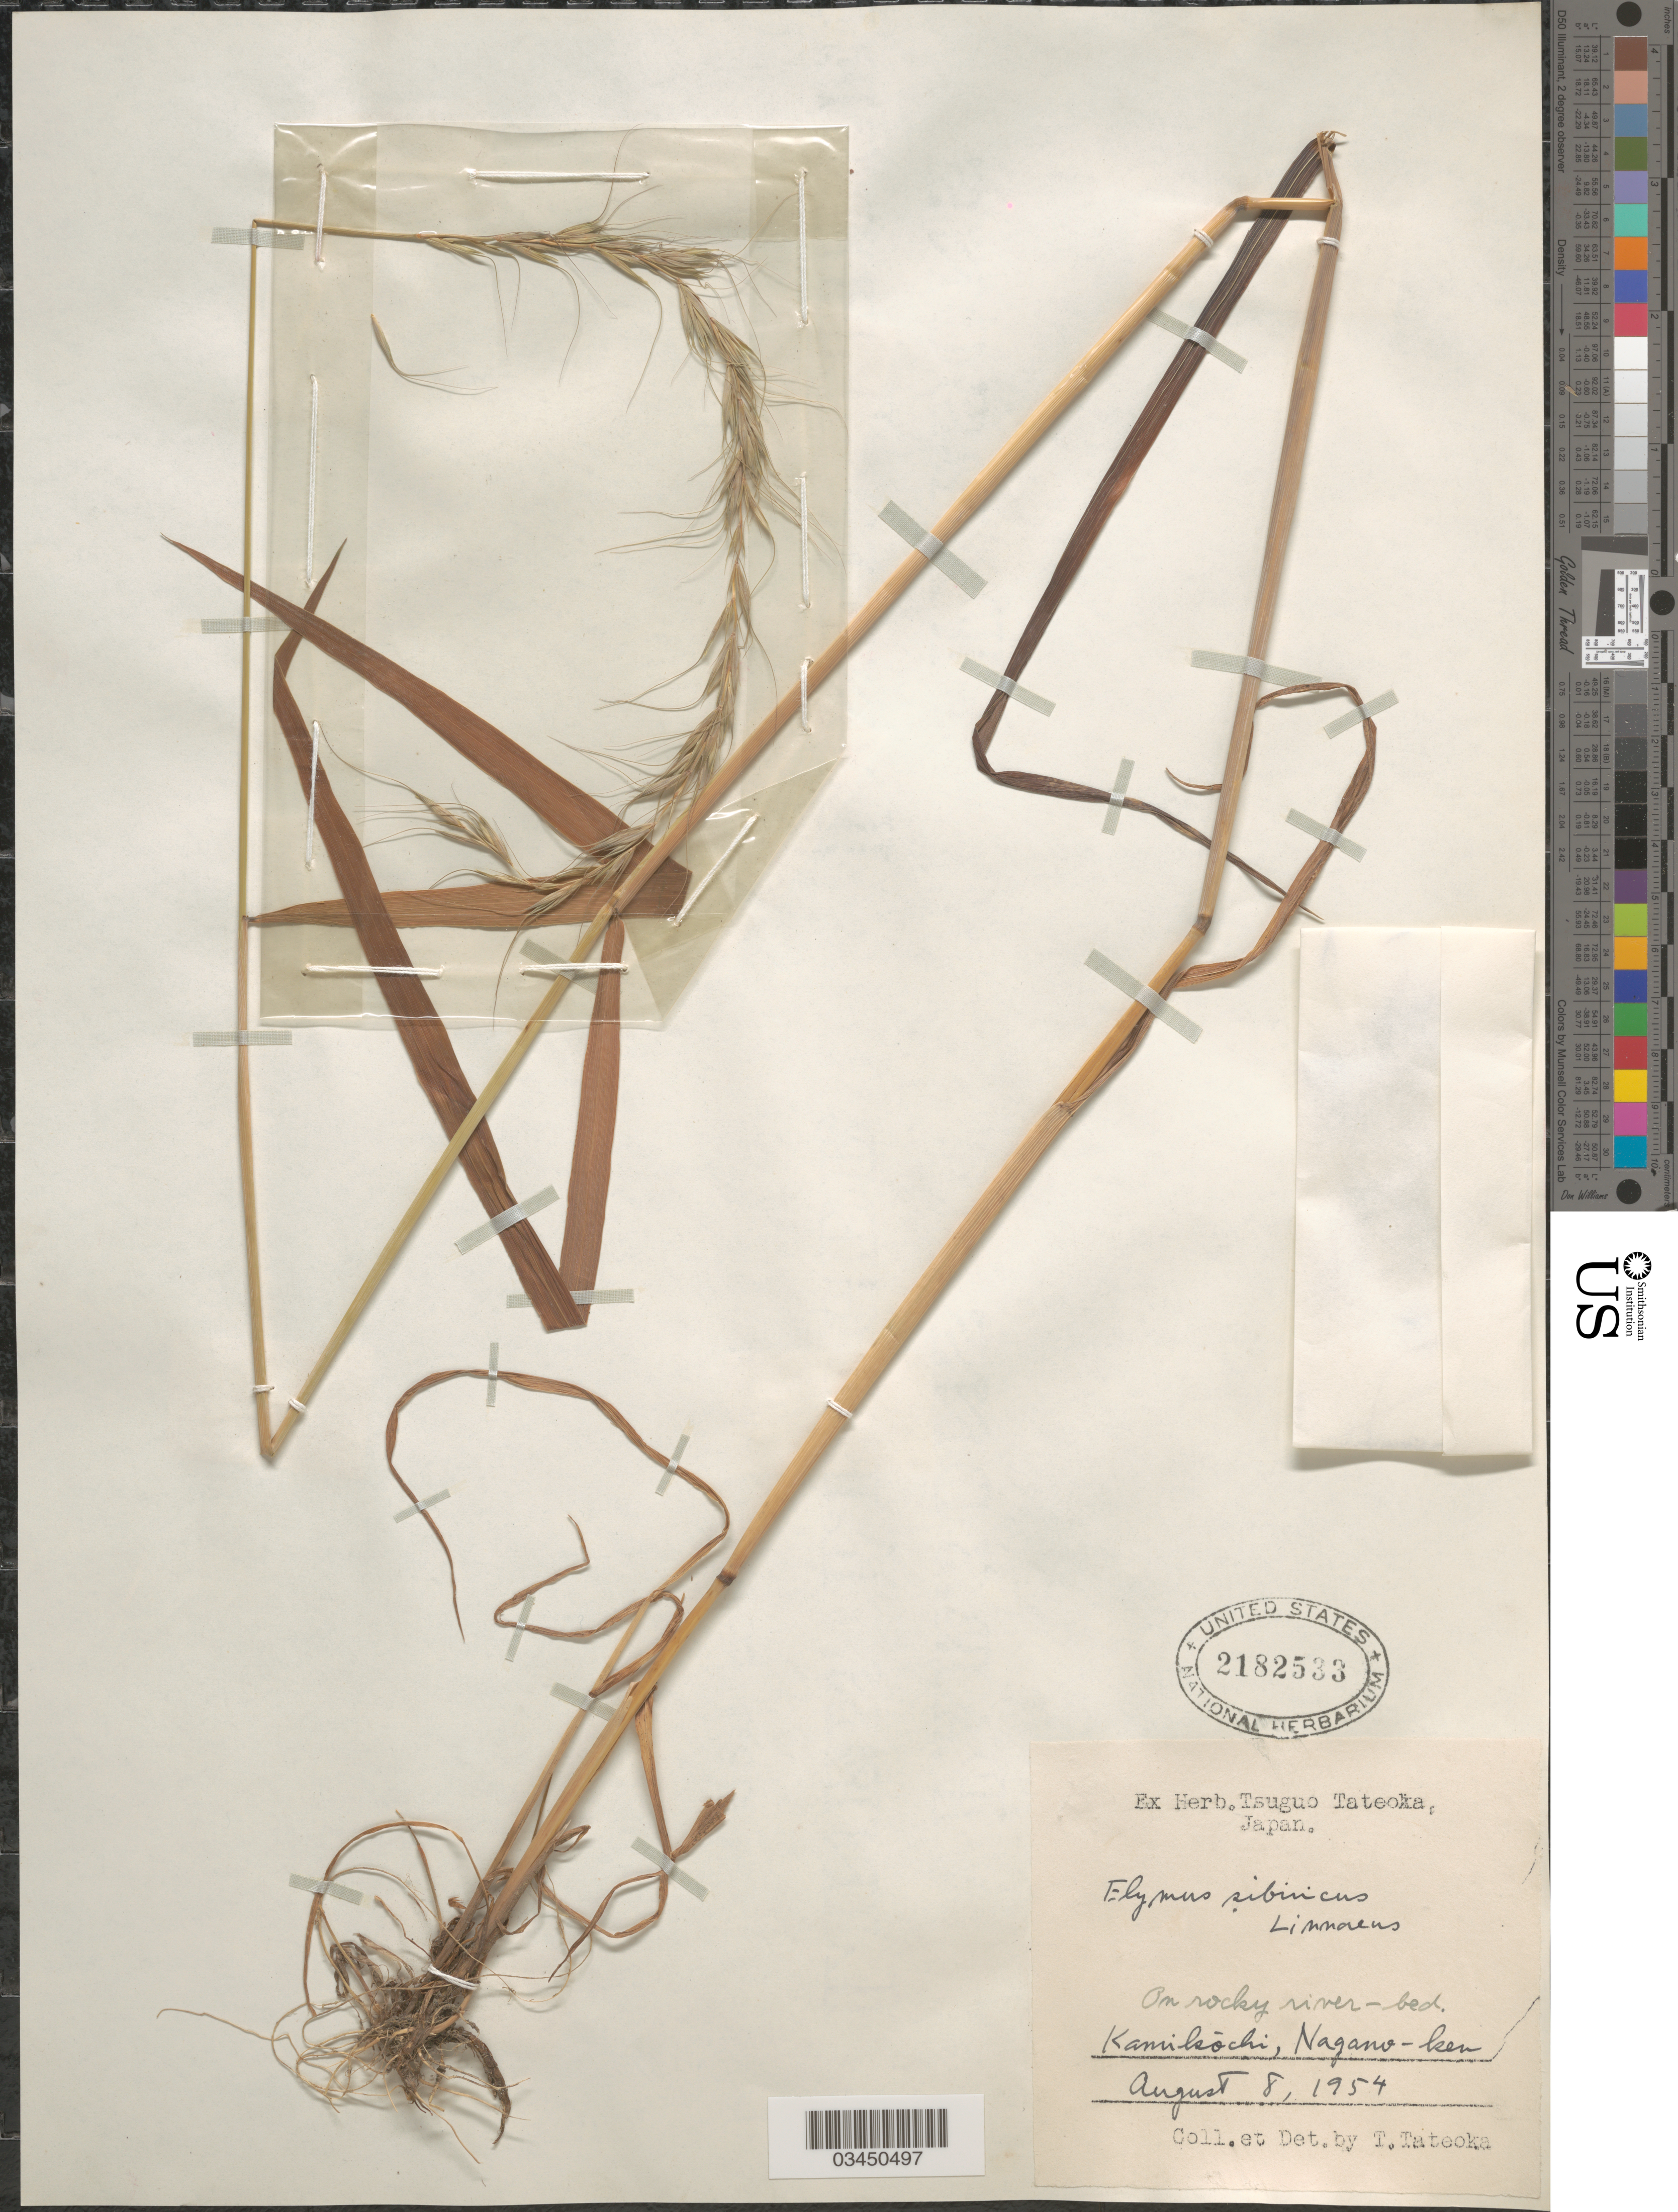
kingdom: Plantae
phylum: Tracheophyta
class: Liliopsida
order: Poales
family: Poaceae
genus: Elymus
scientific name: Elymus sibiricus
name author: L.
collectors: T. Tateoka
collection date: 1954-08-08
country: Japan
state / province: Nagano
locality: On rocky river-bed. Kamikóchi, Nagano-ken.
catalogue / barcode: US 2182533